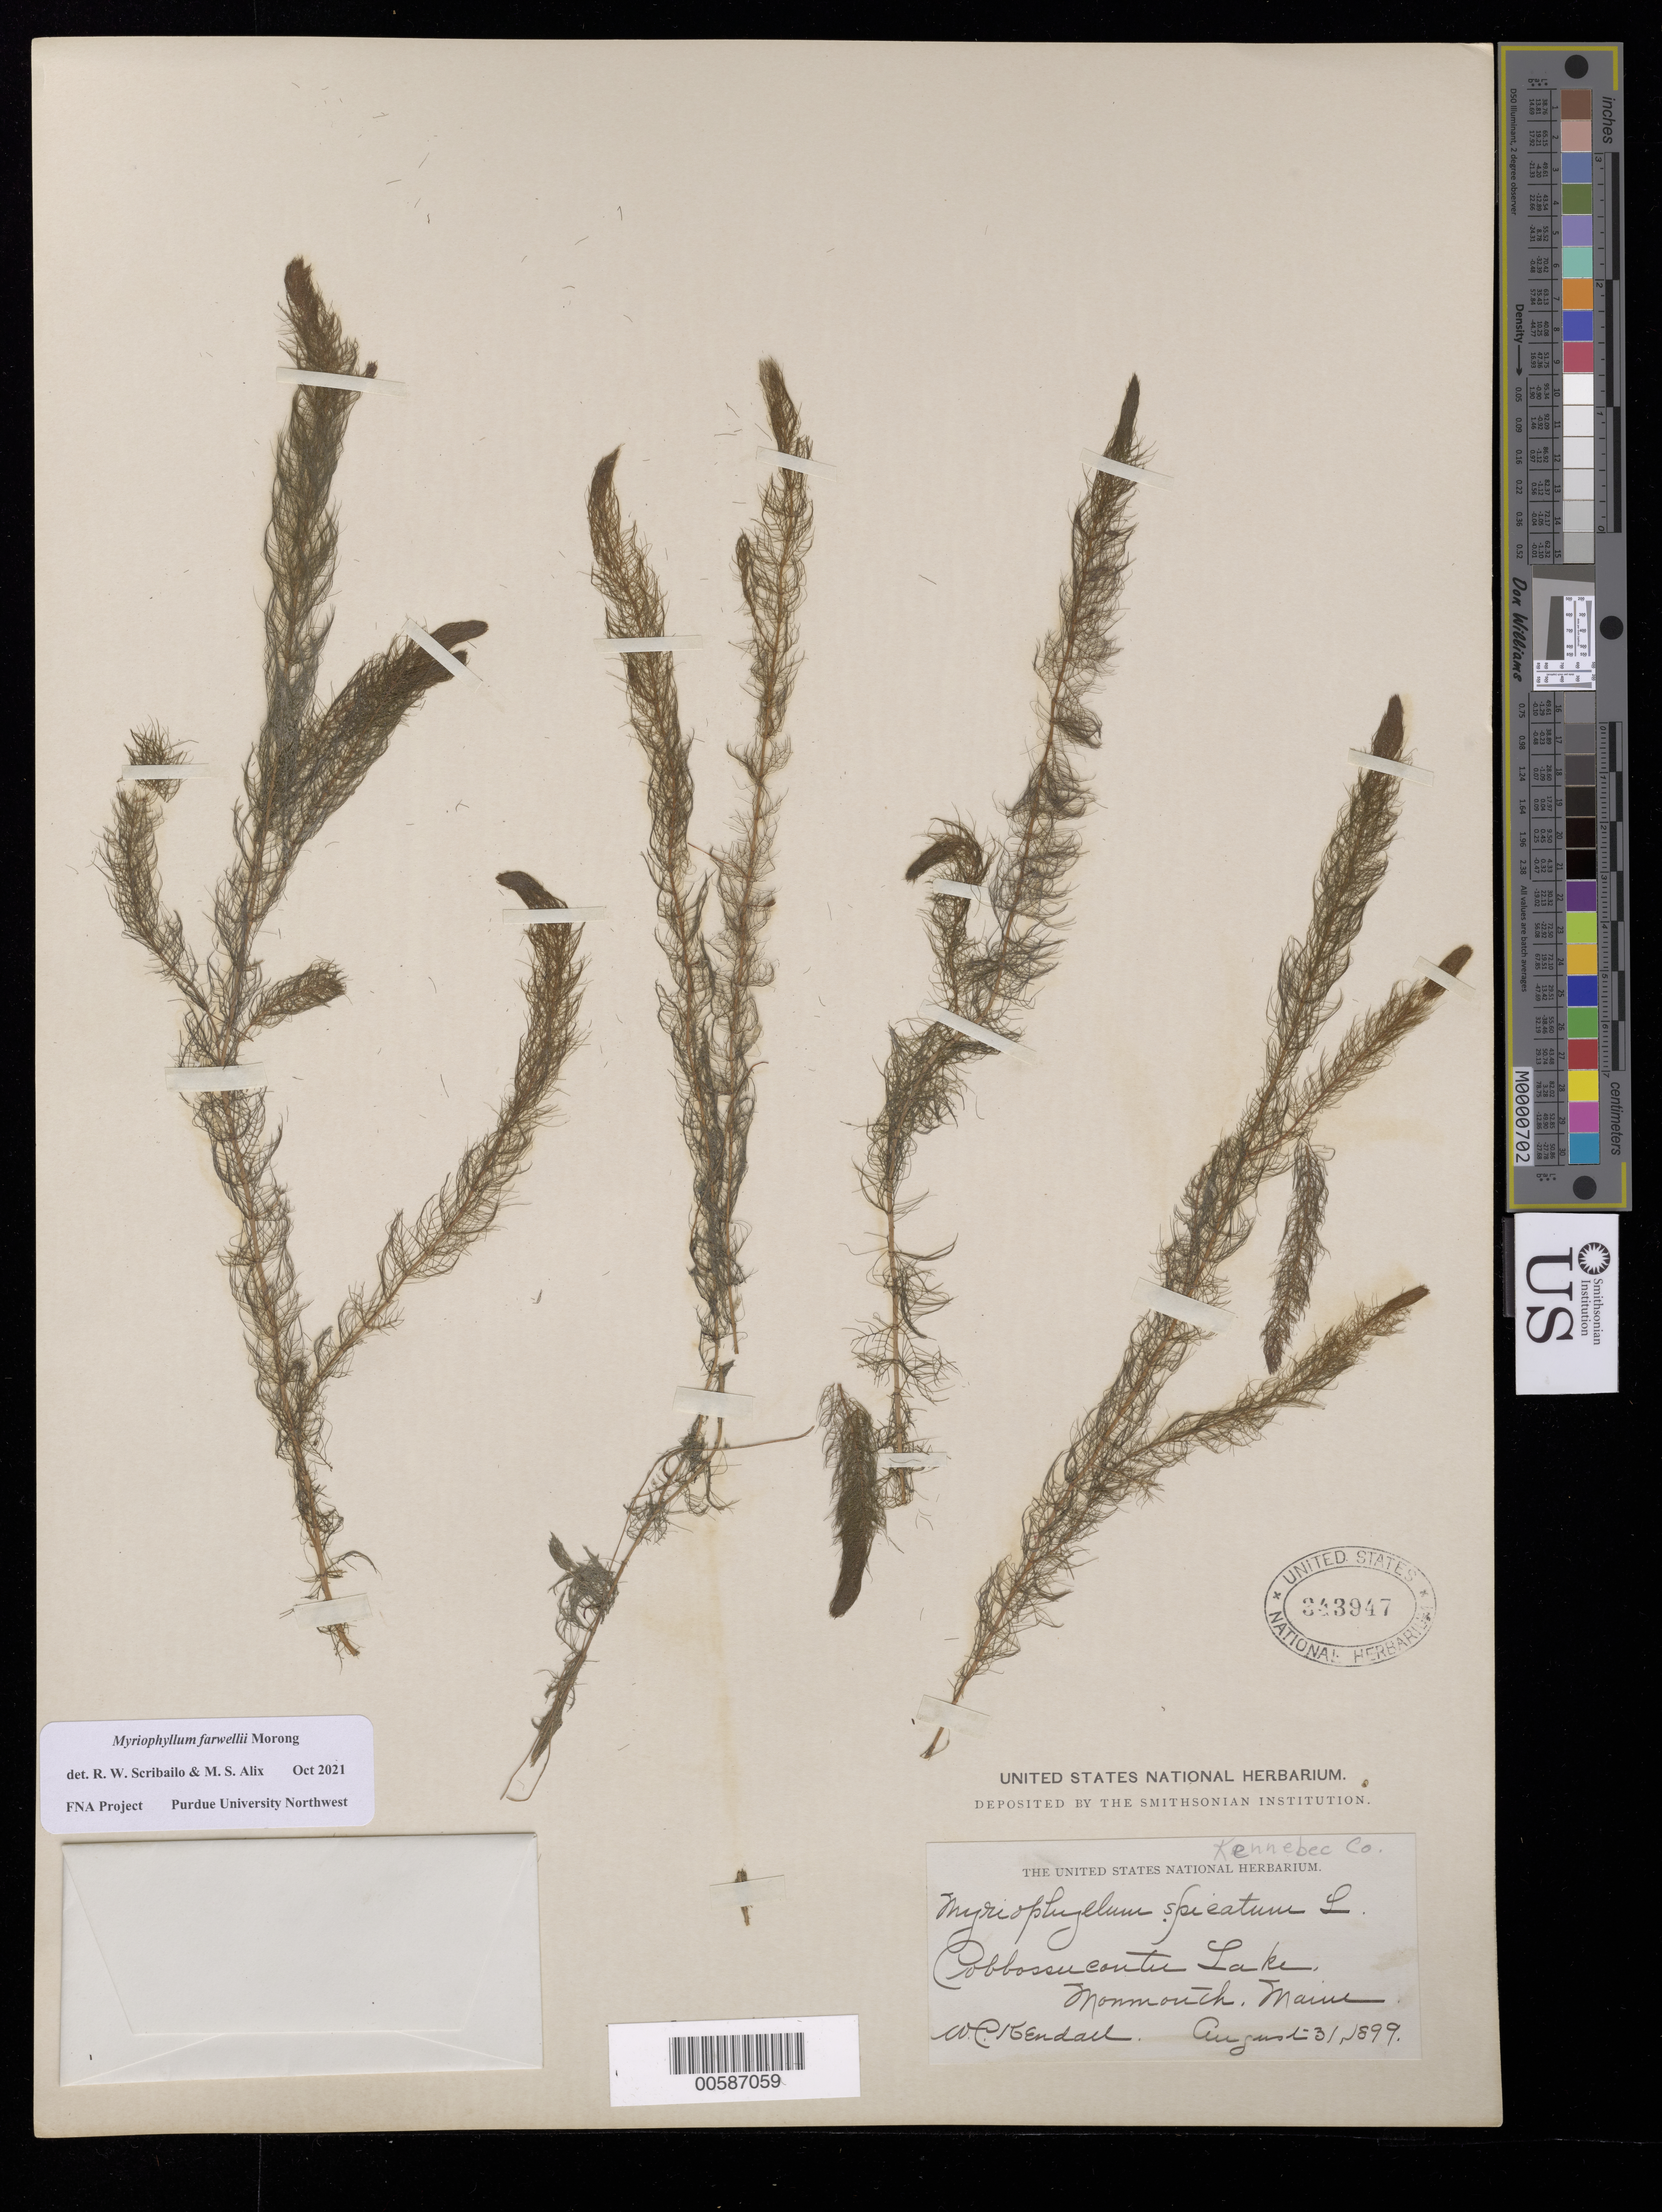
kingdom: Plantae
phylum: Tracheophyta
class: Magnoliopsida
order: Saxifragales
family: Haloragaceae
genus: Myriophyllum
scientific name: Myriophyllum farwellii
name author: Morong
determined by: Scribailo, R. W.; Alix, M. S.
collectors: W. Kendall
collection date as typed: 31 Aug 1899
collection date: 1899-08-31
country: United States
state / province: Maine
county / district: Kennebec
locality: Cobbossucontu Lake, Monmouth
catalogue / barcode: US 343947